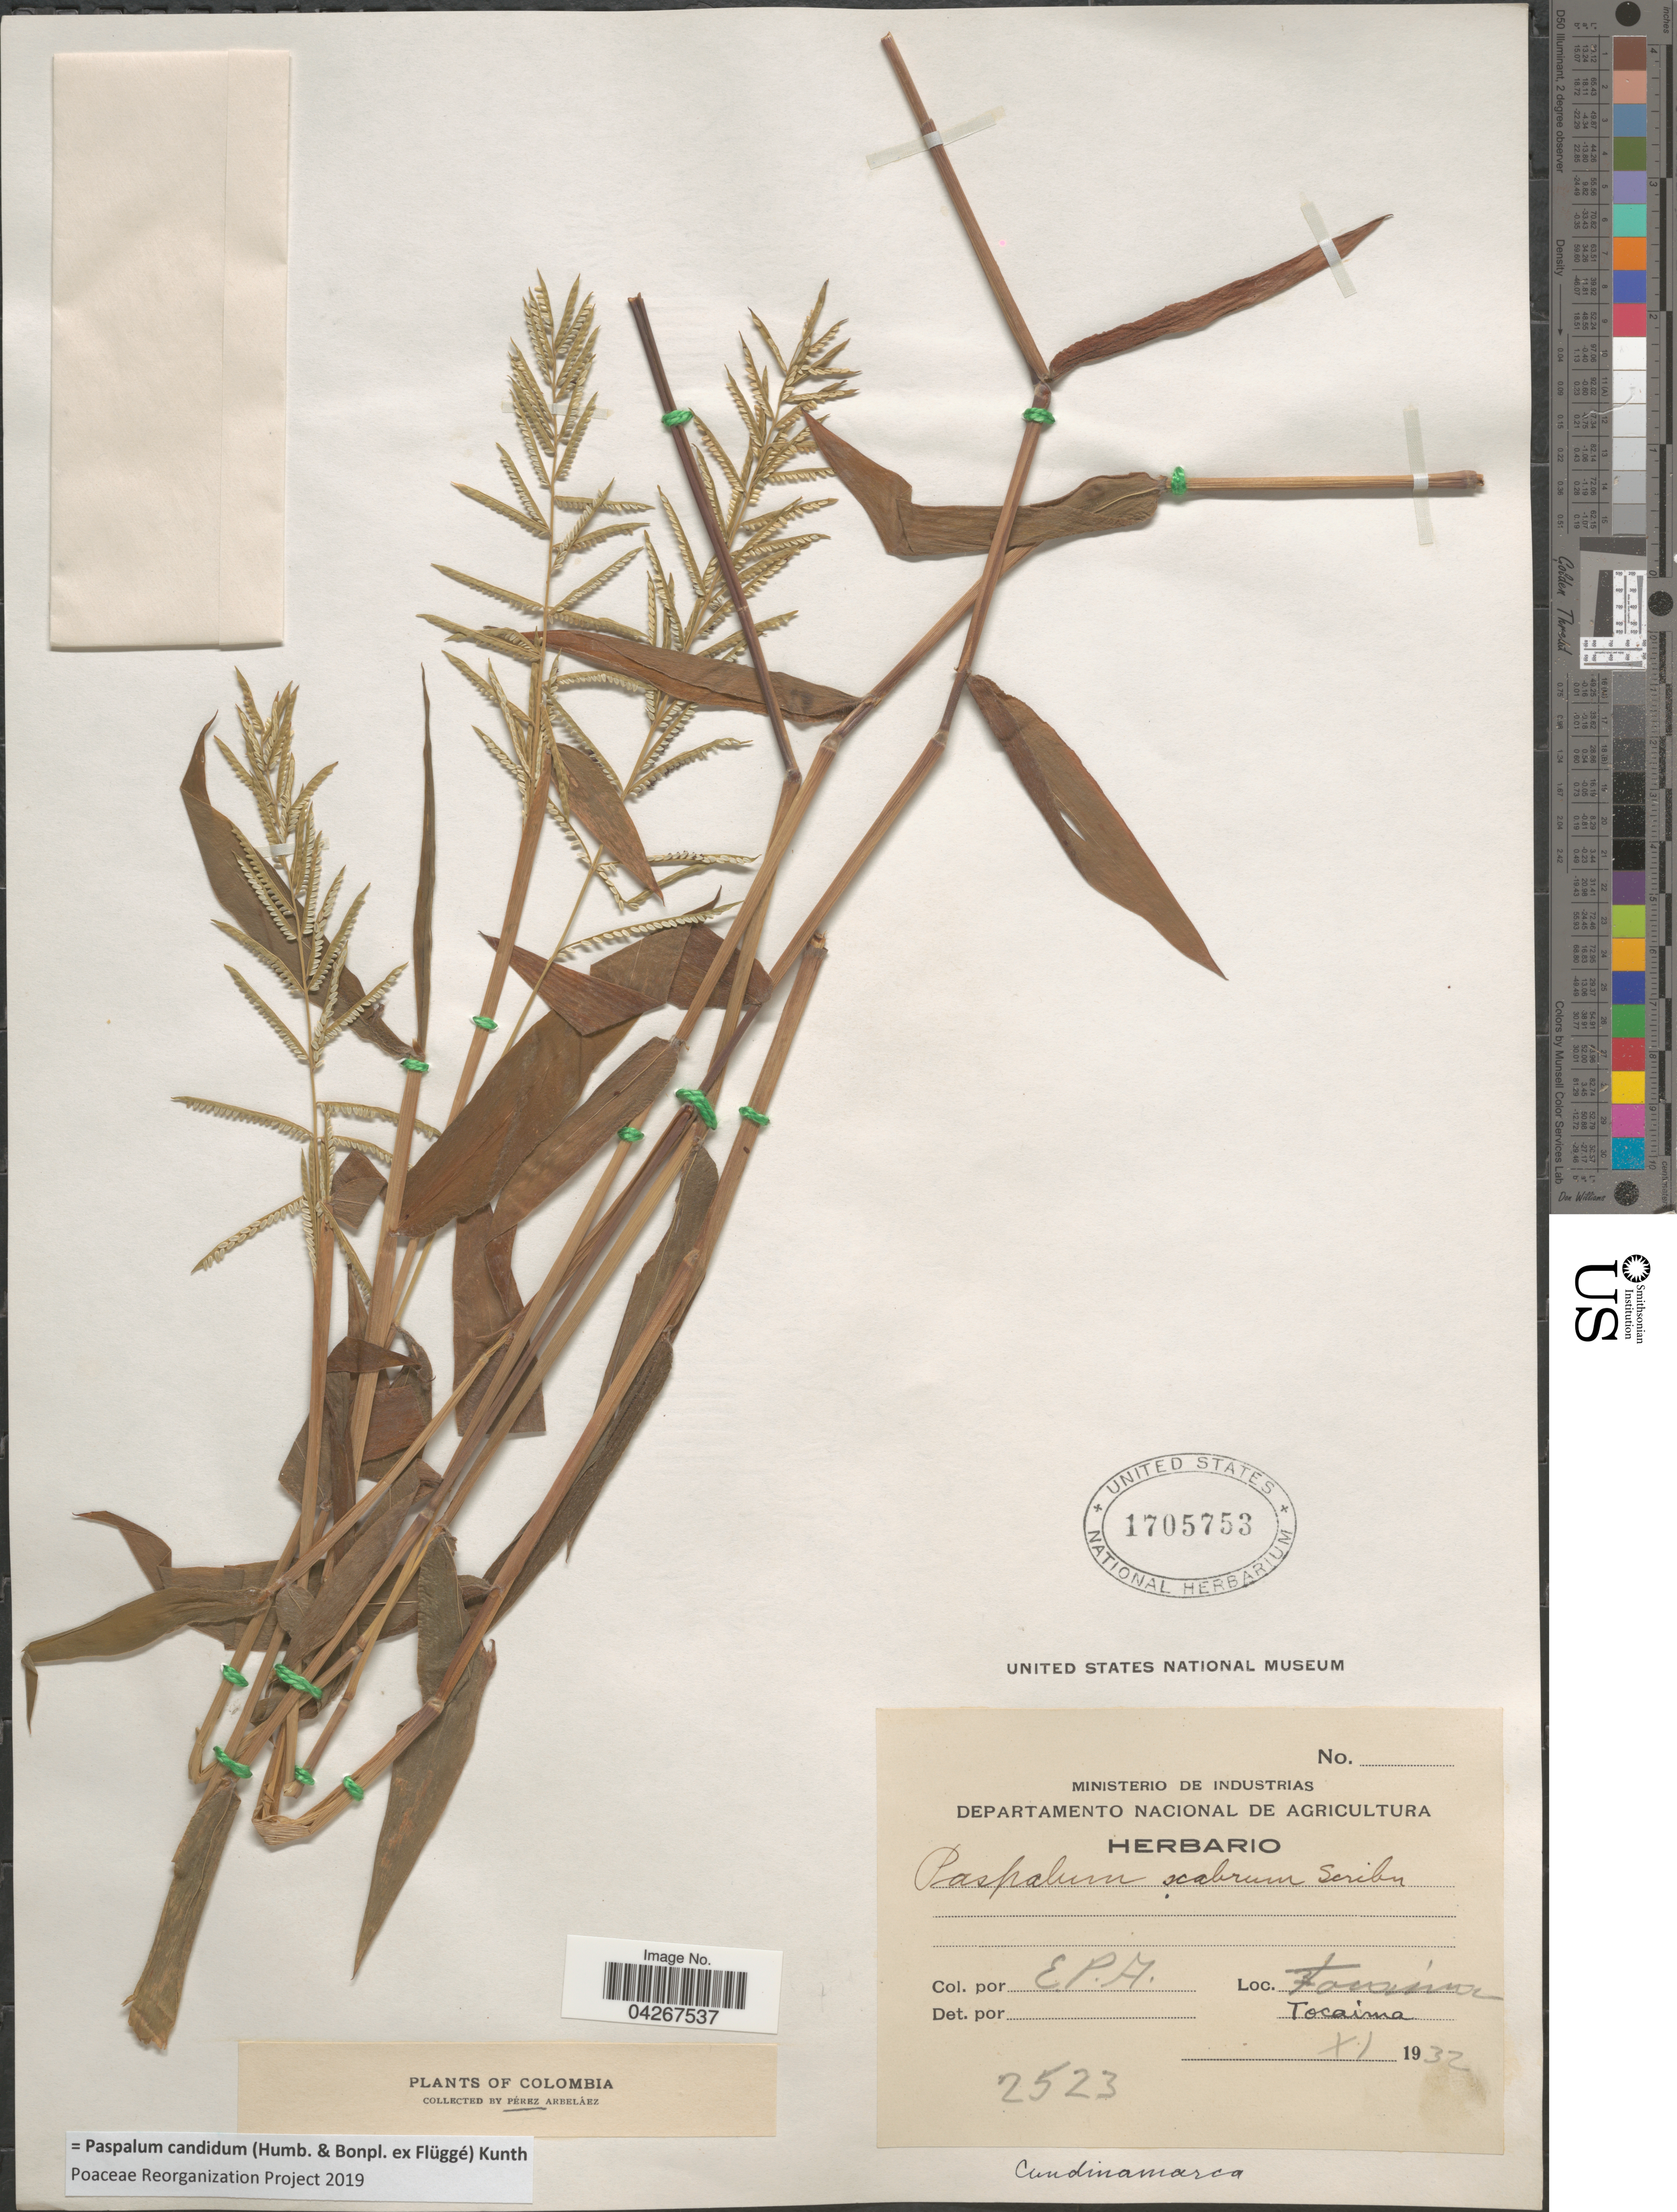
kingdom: Plantae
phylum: Tracheophyta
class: Liliopsida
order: Poales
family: Poaceae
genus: Paspalum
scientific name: Paspalum candidum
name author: (Humb. & Bonpl. ex Fleugge) Kunth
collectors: E. Pérez Arbeláez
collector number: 2523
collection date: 1932-11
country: Colombia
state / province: Cundinamarca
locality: Tocaima.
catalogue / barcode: US 1705753